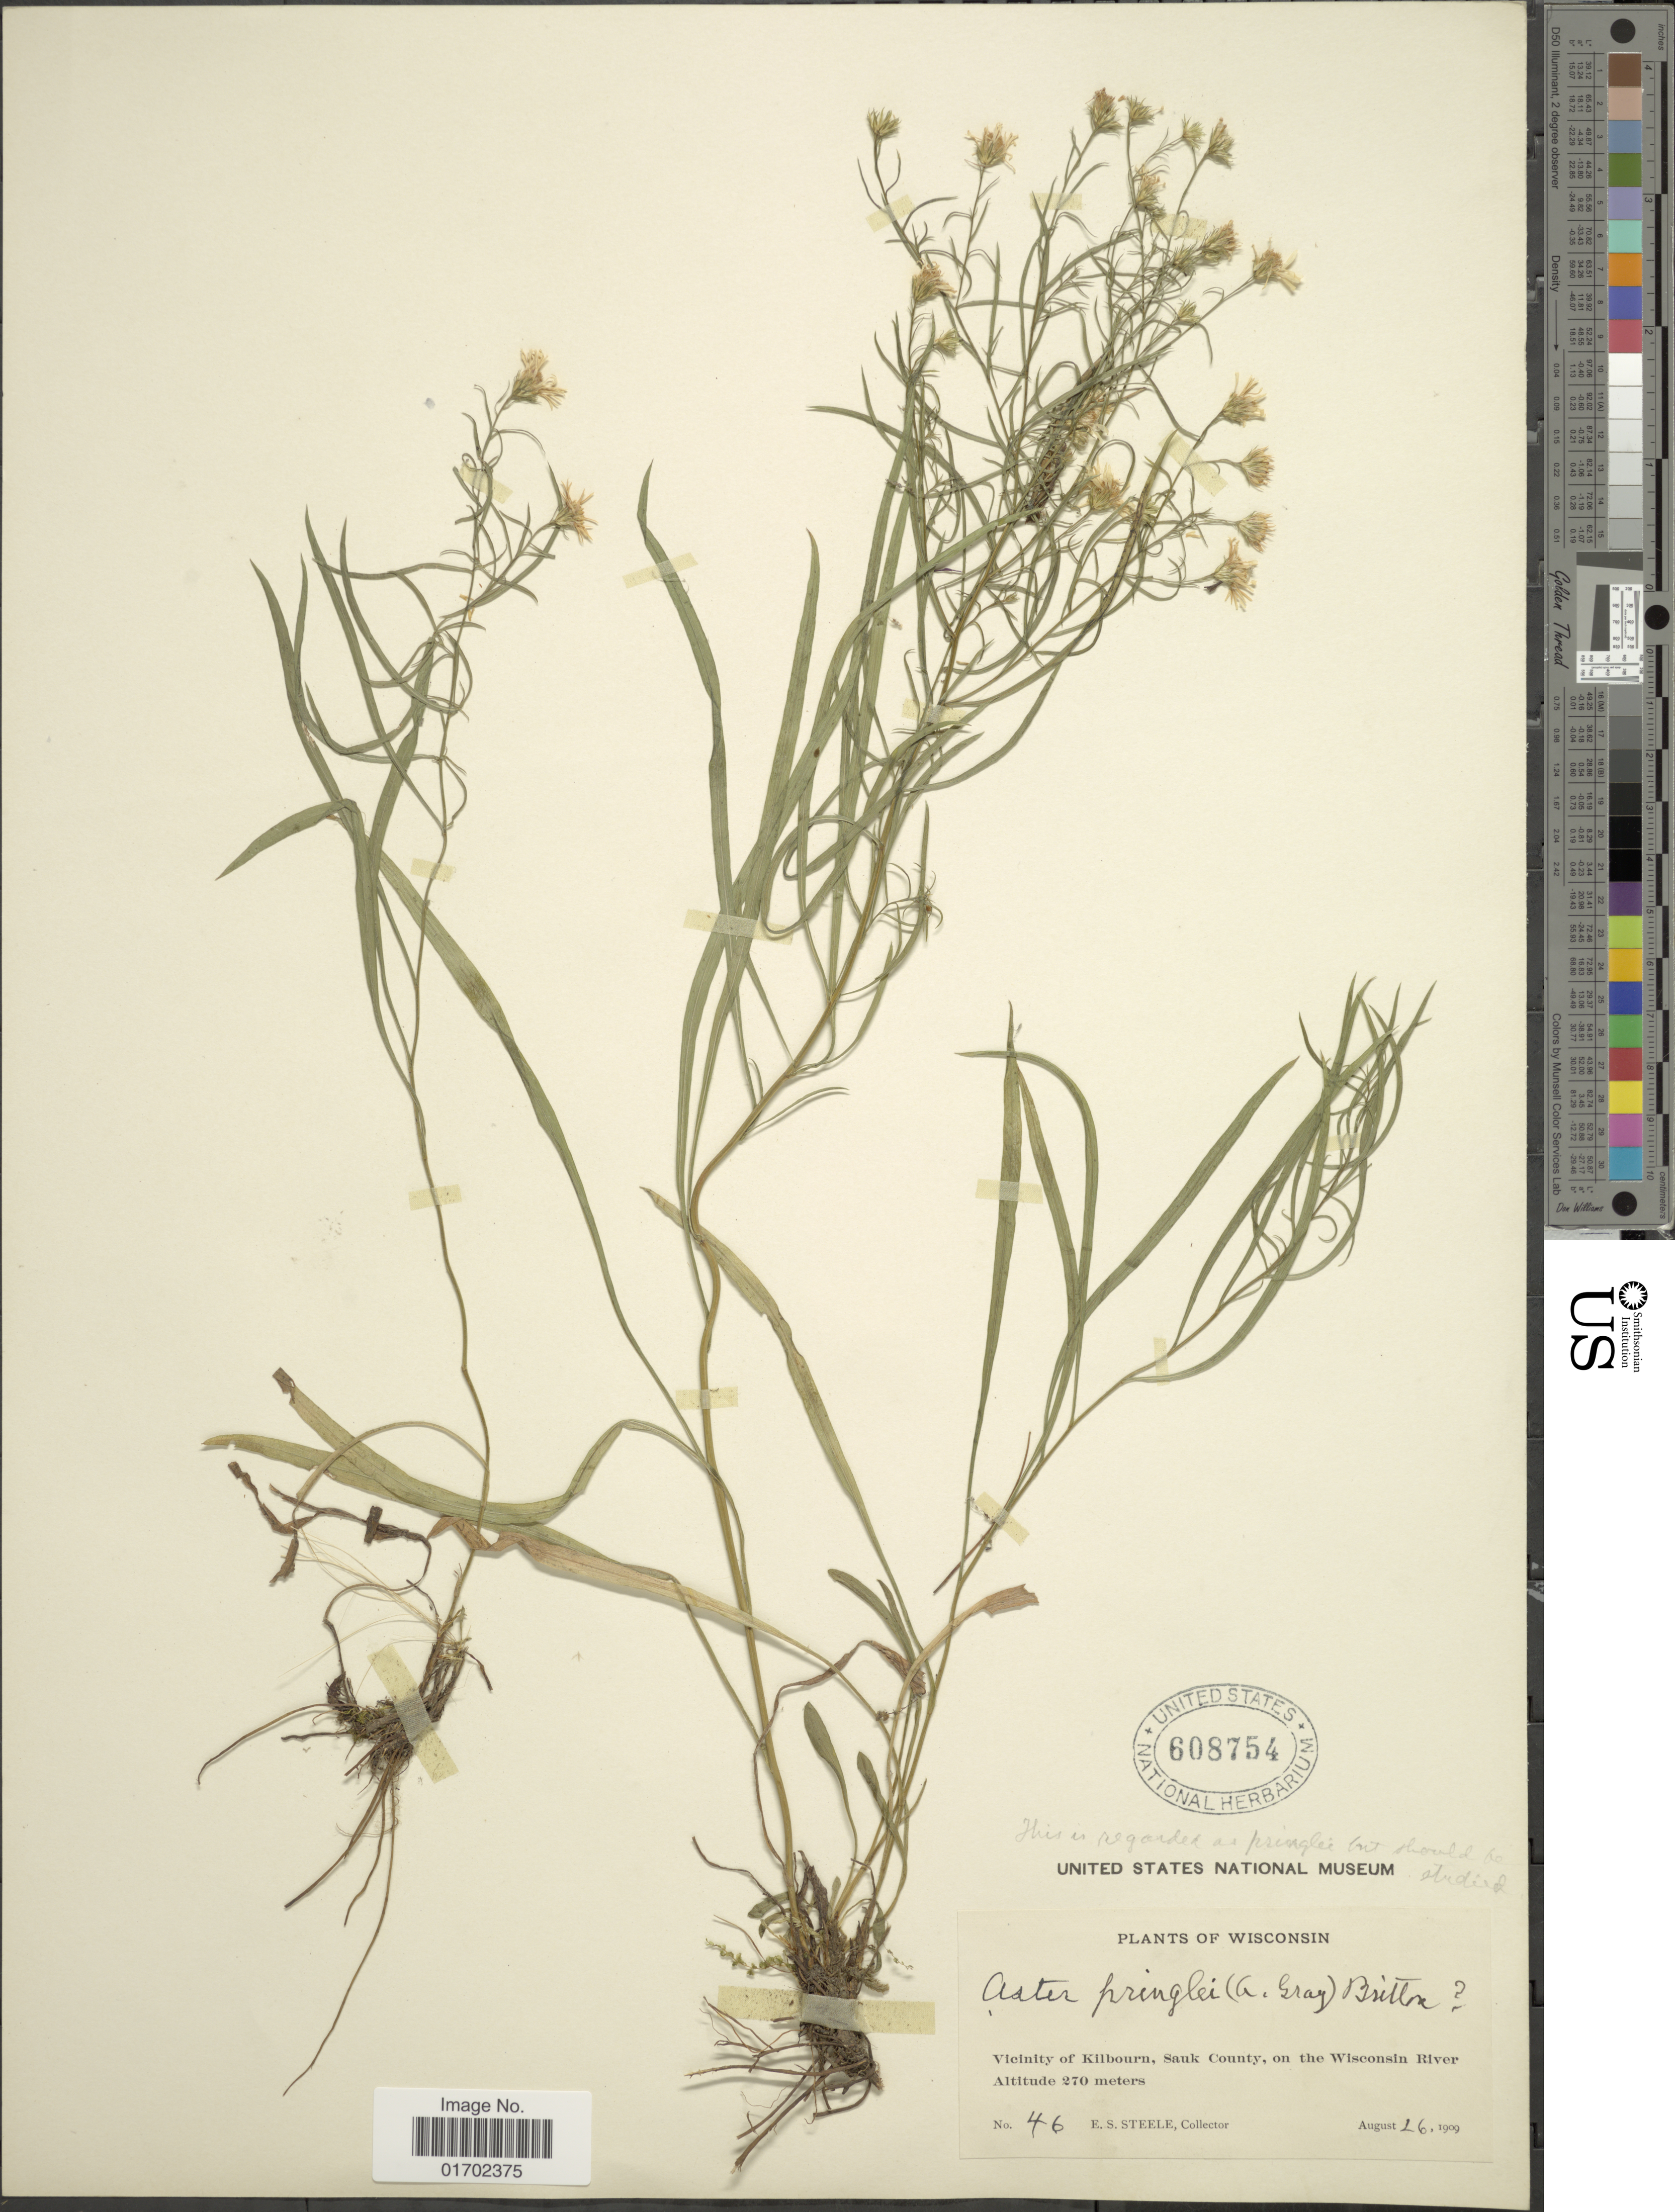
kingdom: Plantae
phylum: Tracheophyta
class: Magnoliopsida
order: Asterales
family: Asteraceae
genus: Symphyotrichum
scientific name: Symphyotrichum pilosum var. pringlei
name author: (A. Gray) G.L. Nesom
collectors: E. Steele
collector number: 46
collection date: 1909-08-26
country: United States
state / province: Wisconsin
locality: Wisconsin. Vicinity of Kilbourn, Sauk County, on the Wisconsin River.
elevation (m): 270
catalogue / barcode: US 608754